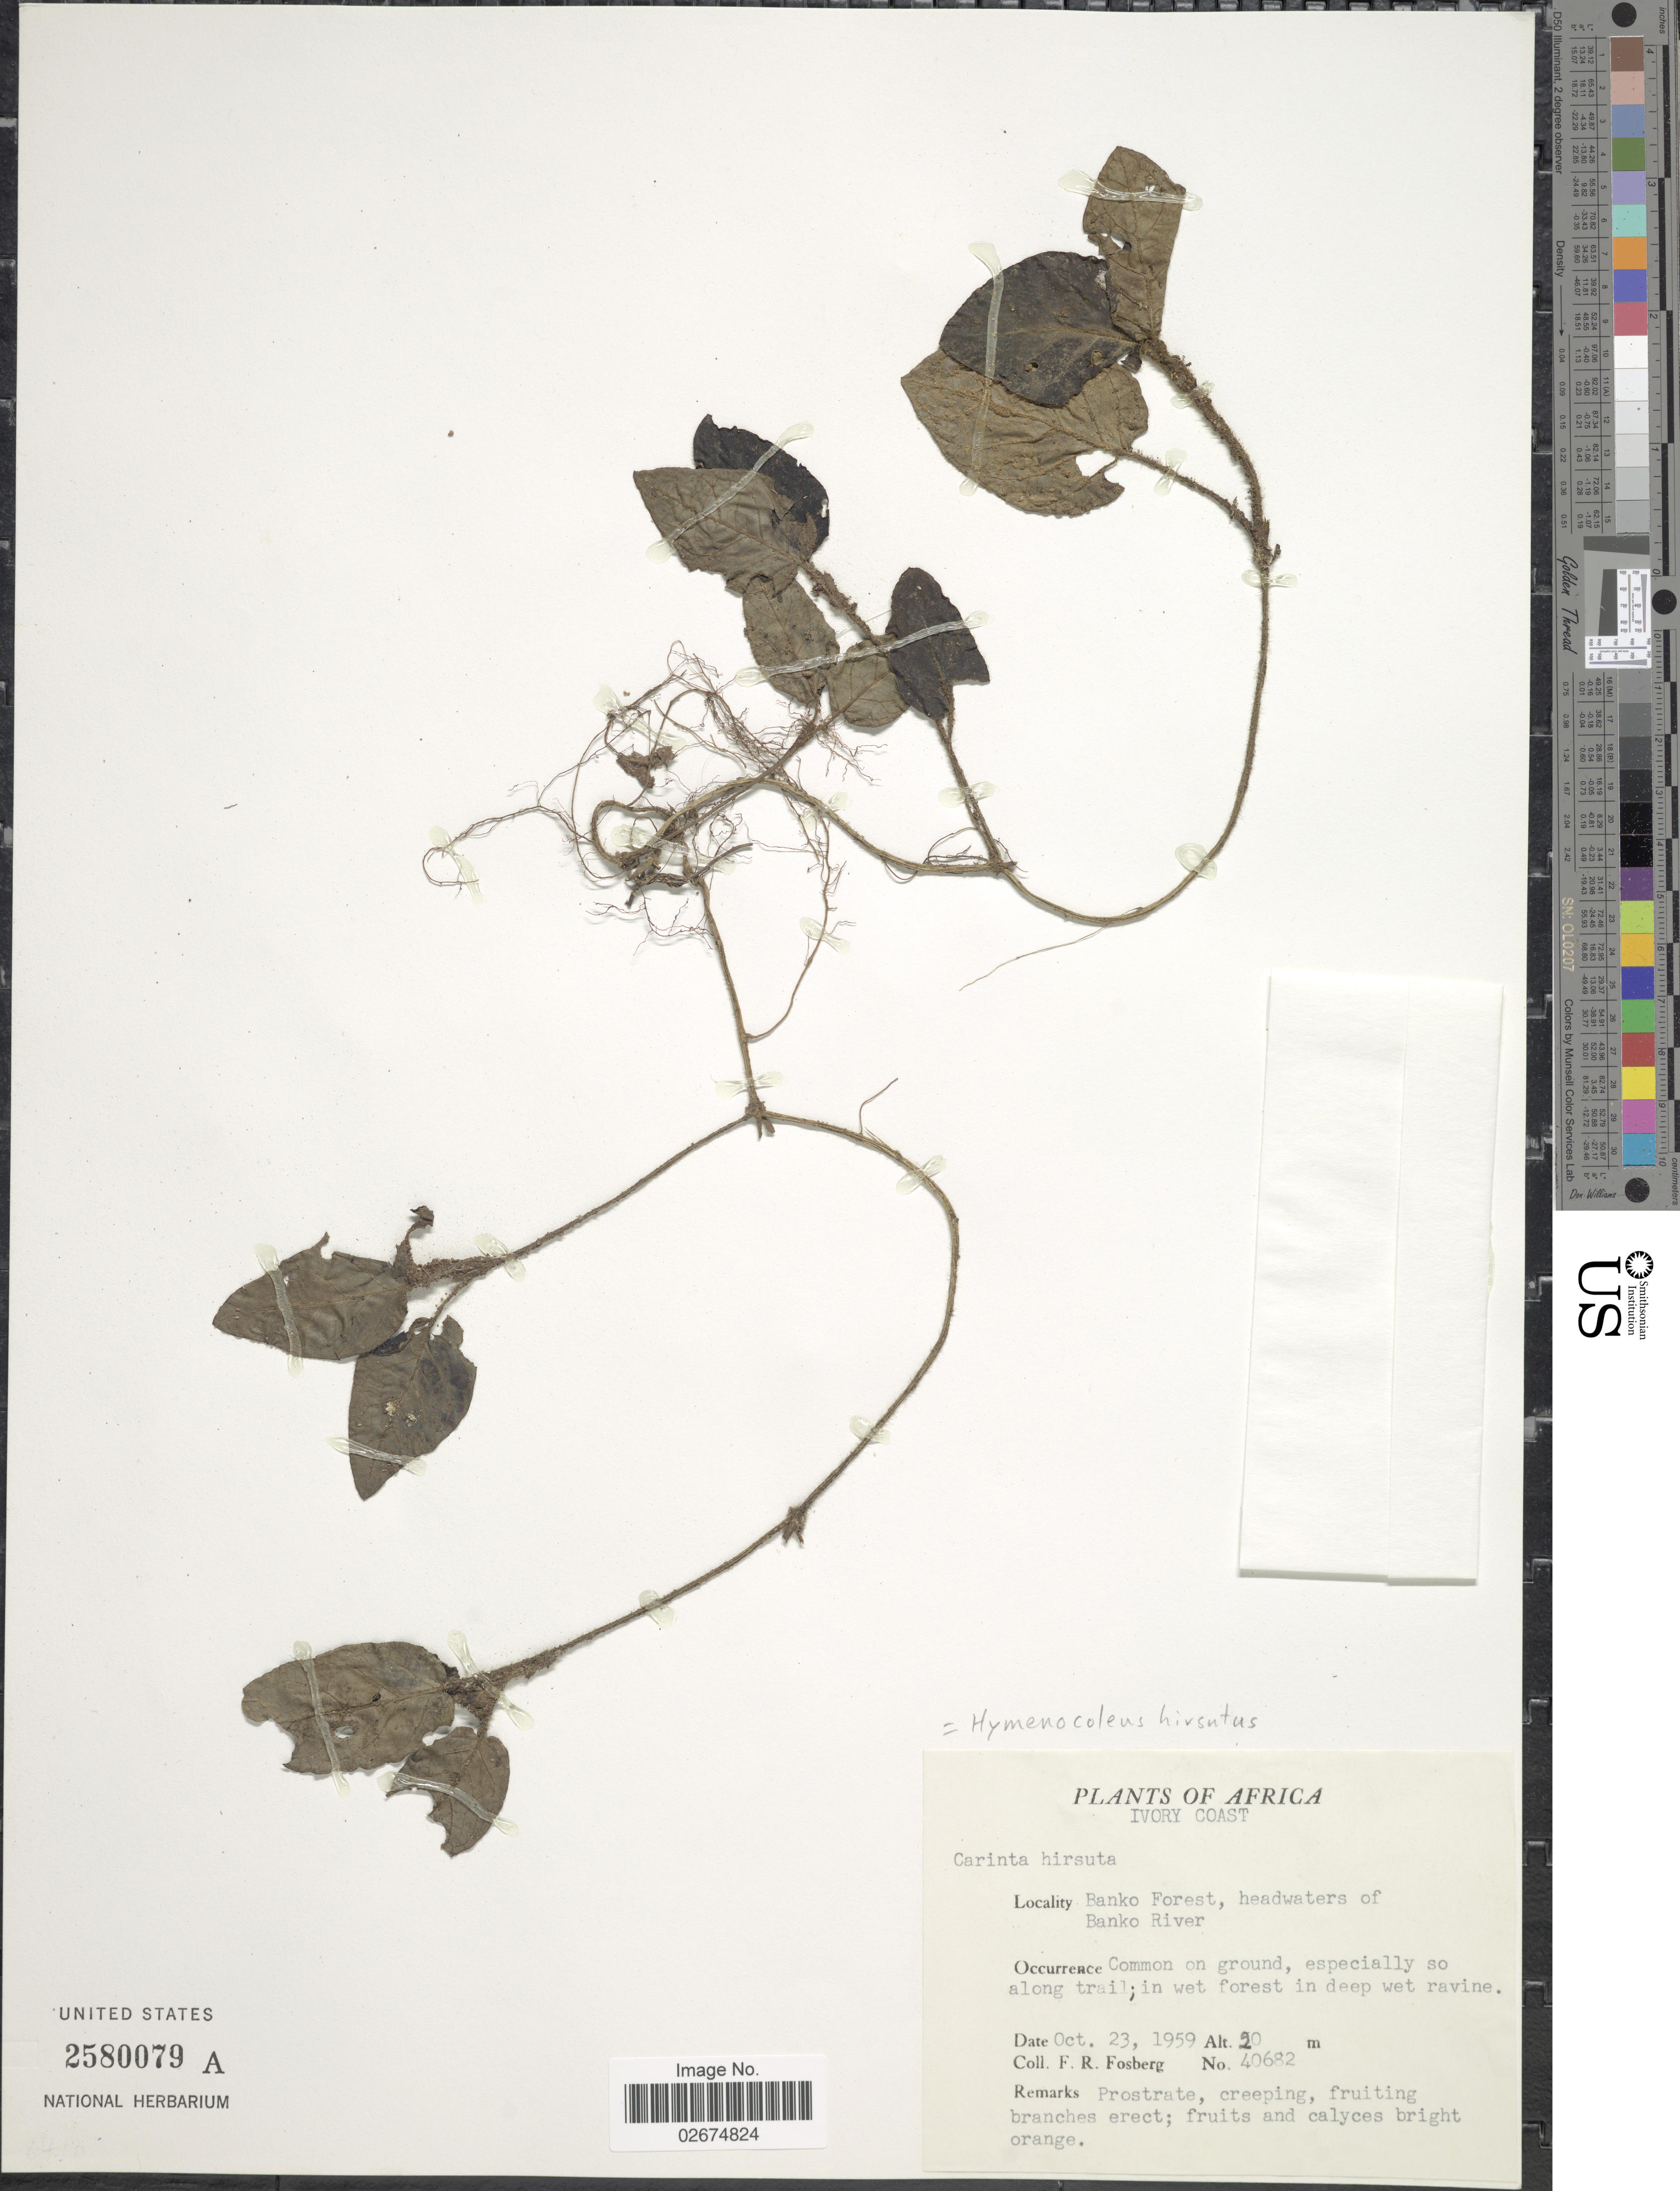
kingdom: Plantae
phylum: Tracheophyta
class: Magnoliopsida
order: Gentianales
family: Rubiaceae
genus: Hymenocoleus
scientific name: Hymenocoleus hirsutus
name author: Benth.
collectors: F. R. Fosberg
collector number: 40682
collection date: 1959-10-23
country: Ivory Coast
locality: Banko Forest, headwaters of Banko River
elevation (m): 20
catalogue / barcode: US 2580079A